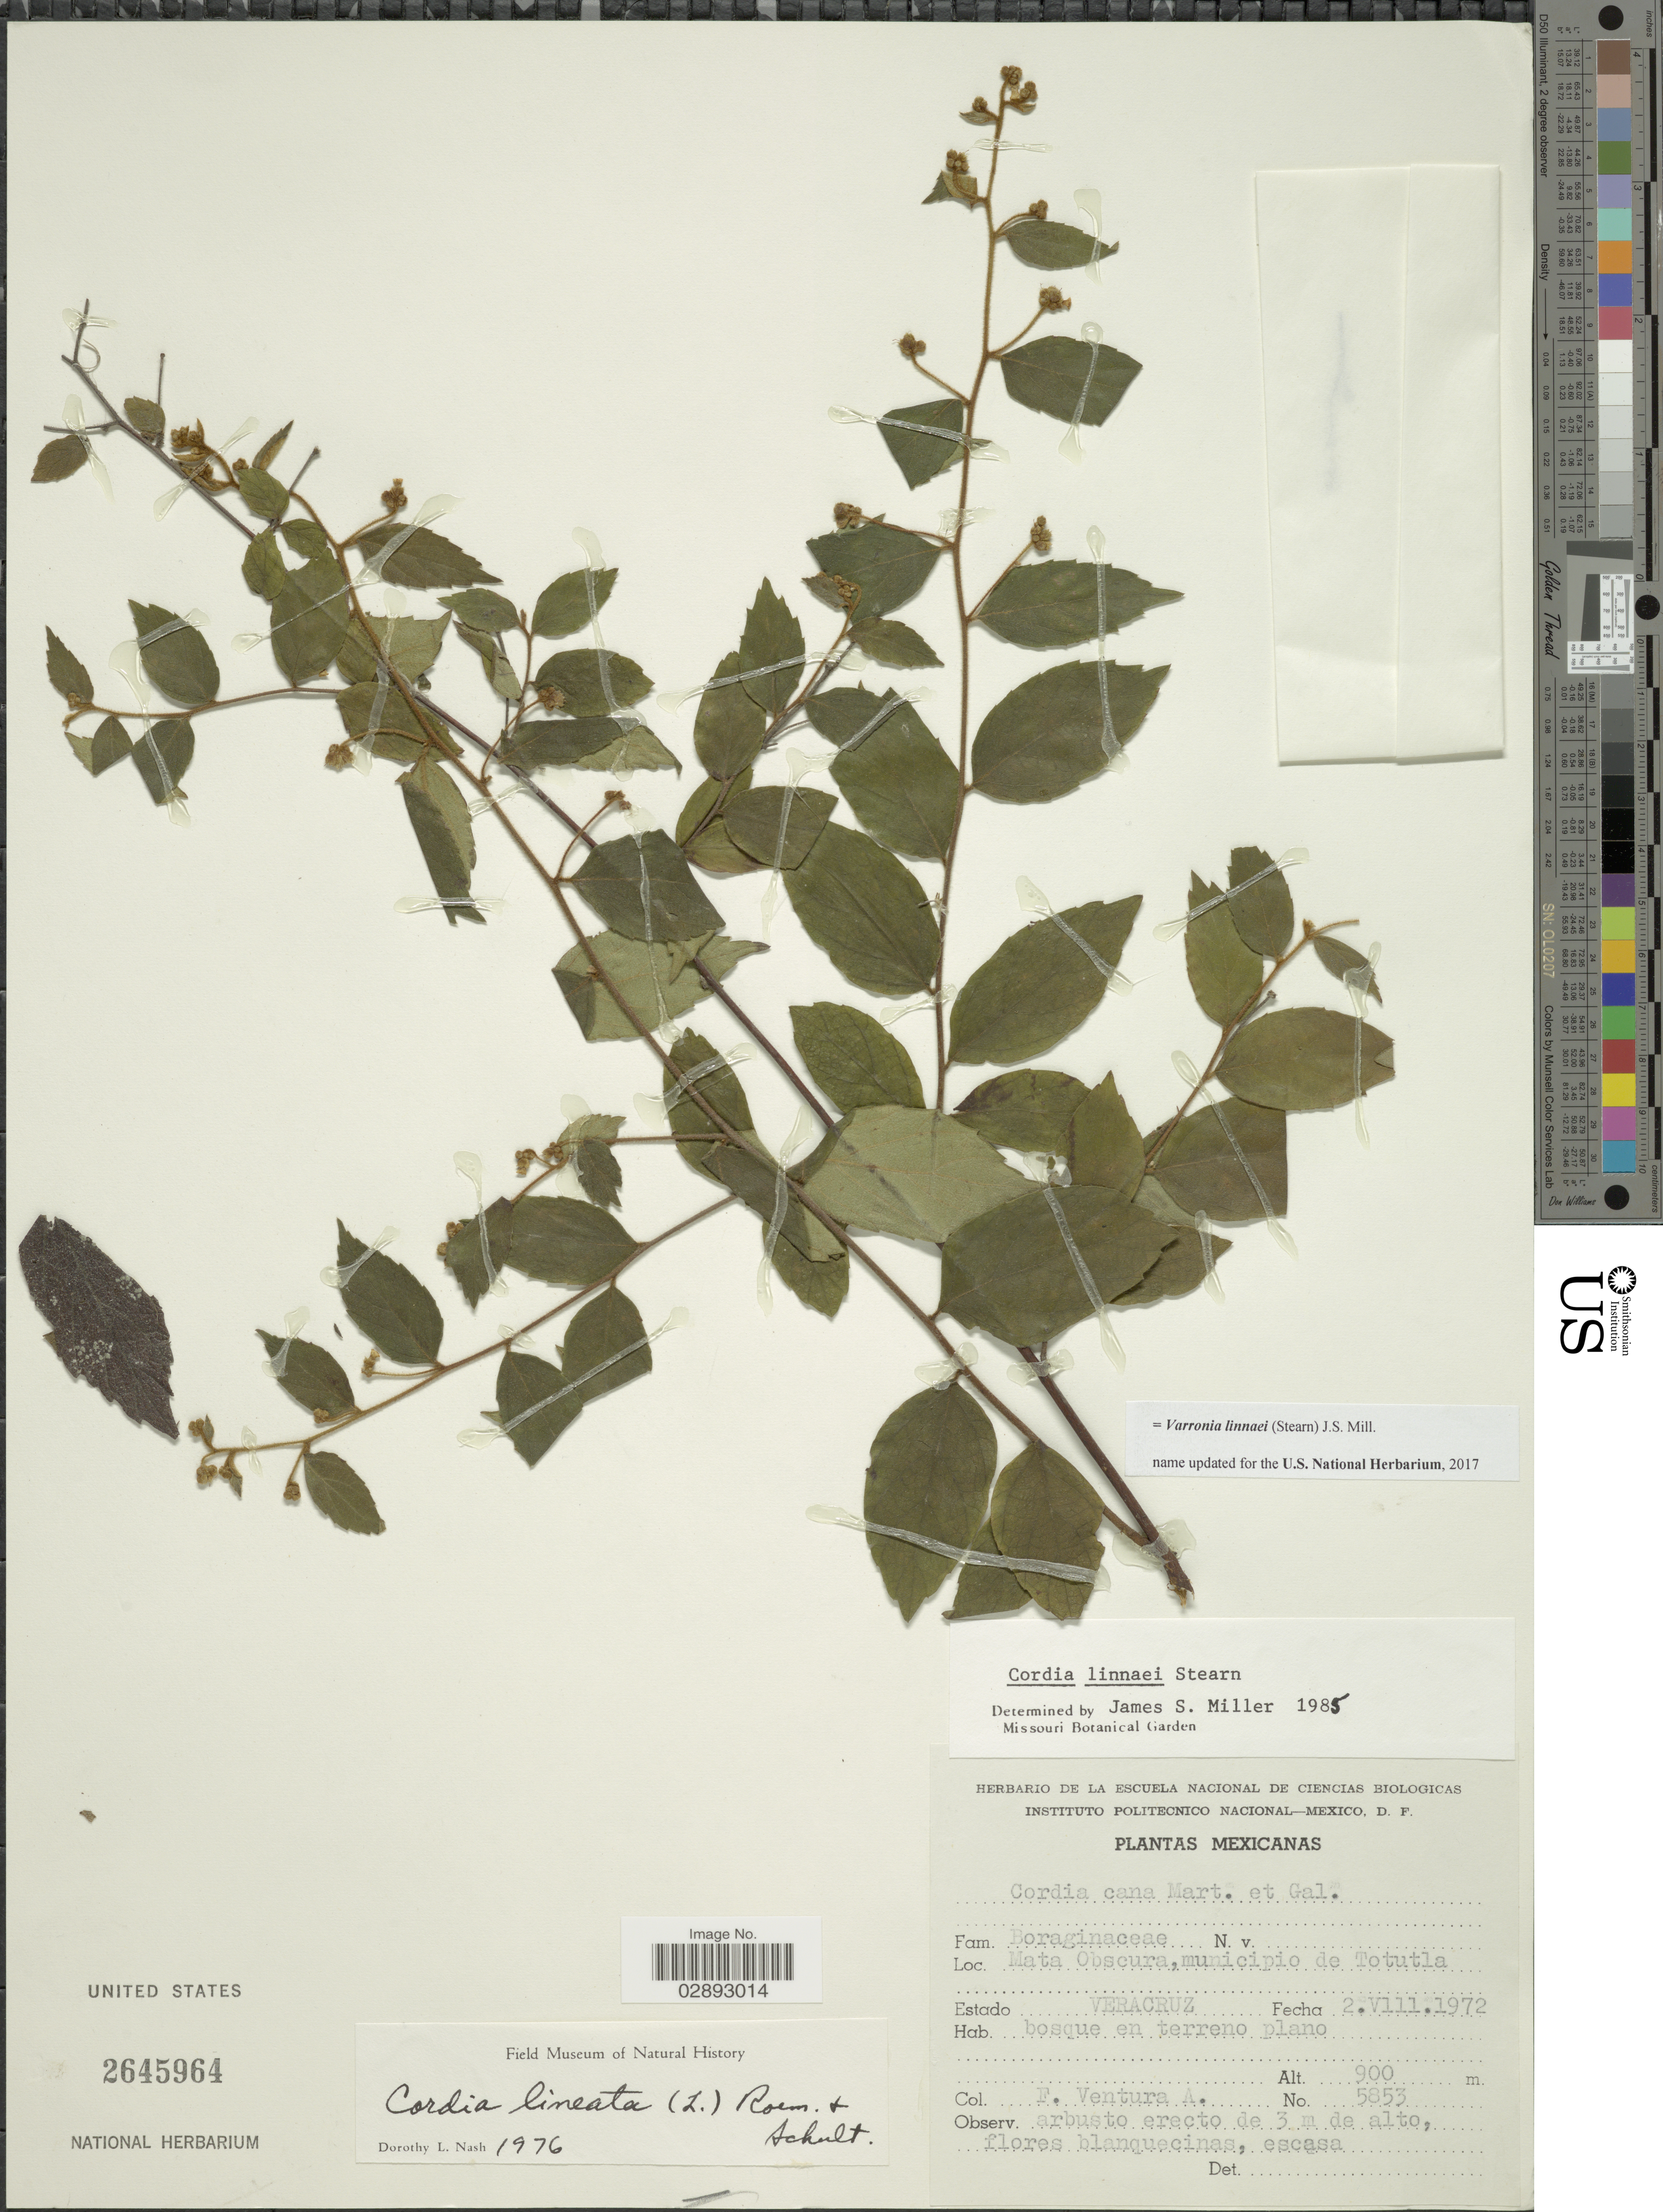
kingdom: Plantae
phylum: Tracheophyta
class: Magnoliopsida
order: Boraginales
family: Cordiaceae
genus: Varronia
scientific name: Varronia linnaei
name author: (Stearn) J.S. Mill.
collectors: F. Ventura A.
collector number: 5853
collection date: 1972-08-02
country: Mexico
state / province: Veracruz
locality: Mata Obscura, municipio de Totutla. Estado Veracruz.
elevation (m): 900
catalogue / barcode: US 2645964